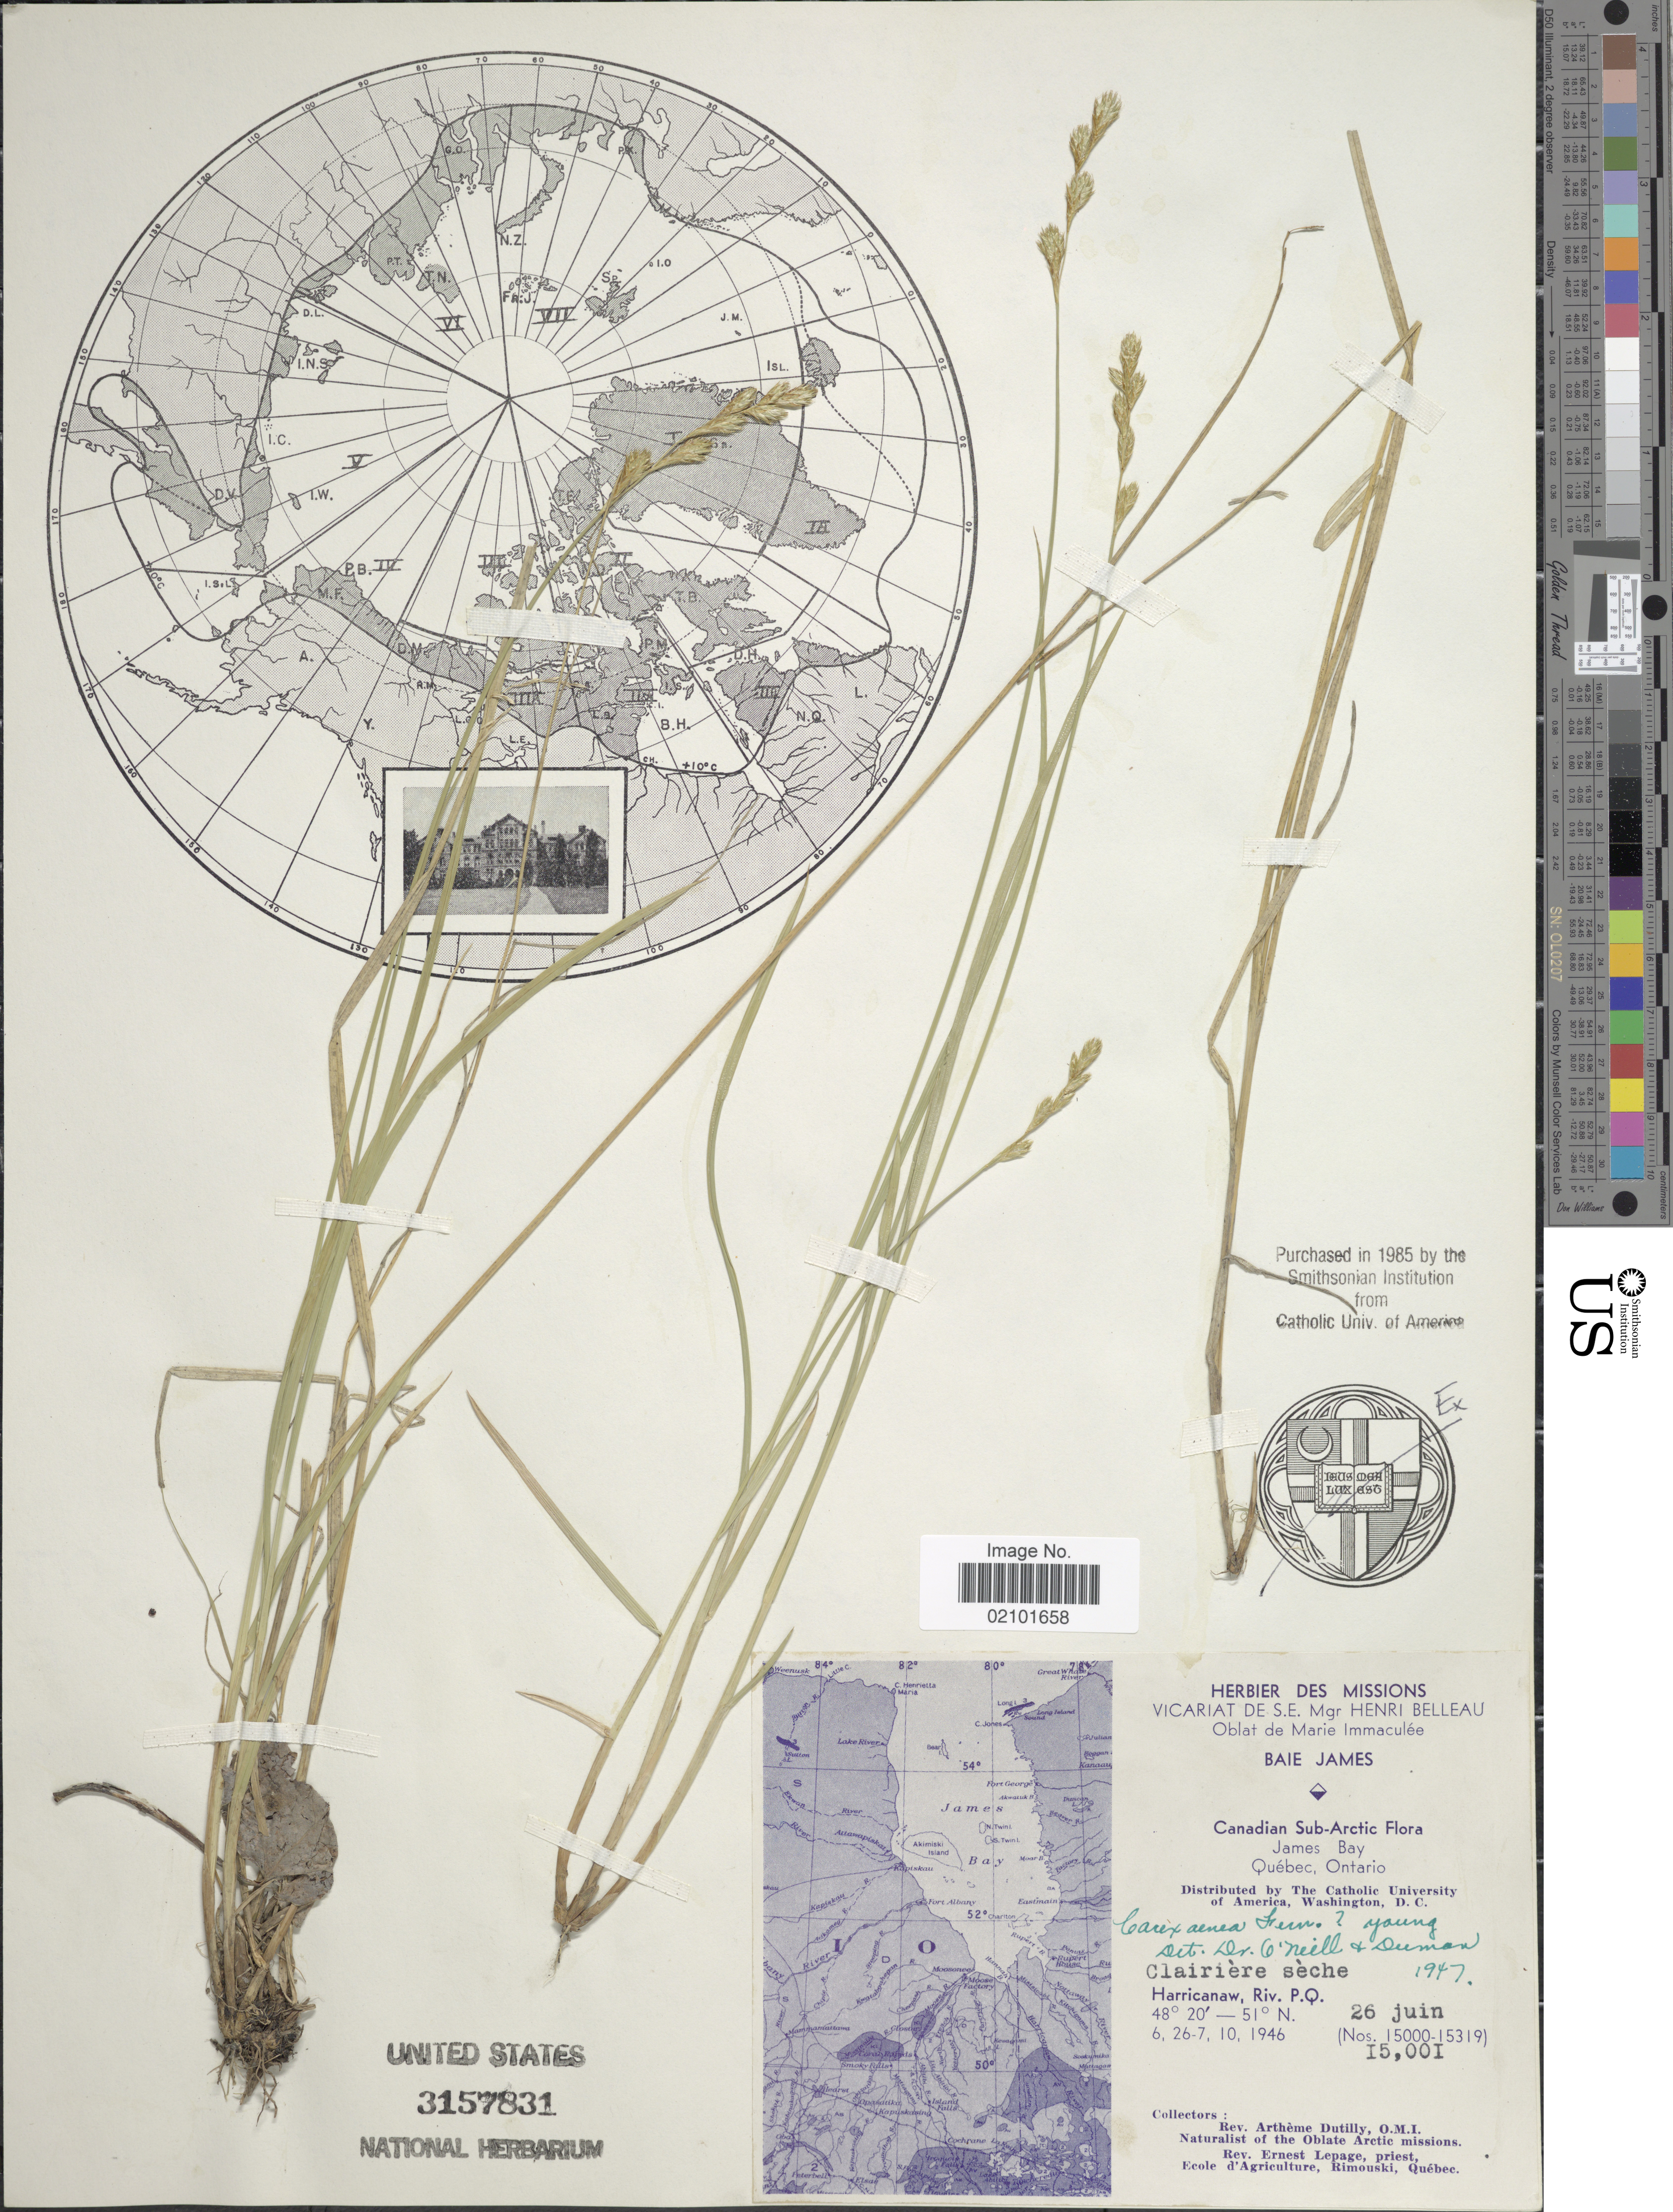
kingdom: Plantae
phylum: Tracheophyta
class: Liliopsida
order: Poales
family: Cyperaceae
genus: Carex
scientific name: Carex foenea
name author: Willd.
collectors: A. Dutilly & E. Lepage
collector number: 150001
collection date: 1946-06-26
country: Canada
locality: James Bay. Québec, Onario. Harricanaw, Riv. P.Q.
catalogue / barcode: US 3157831